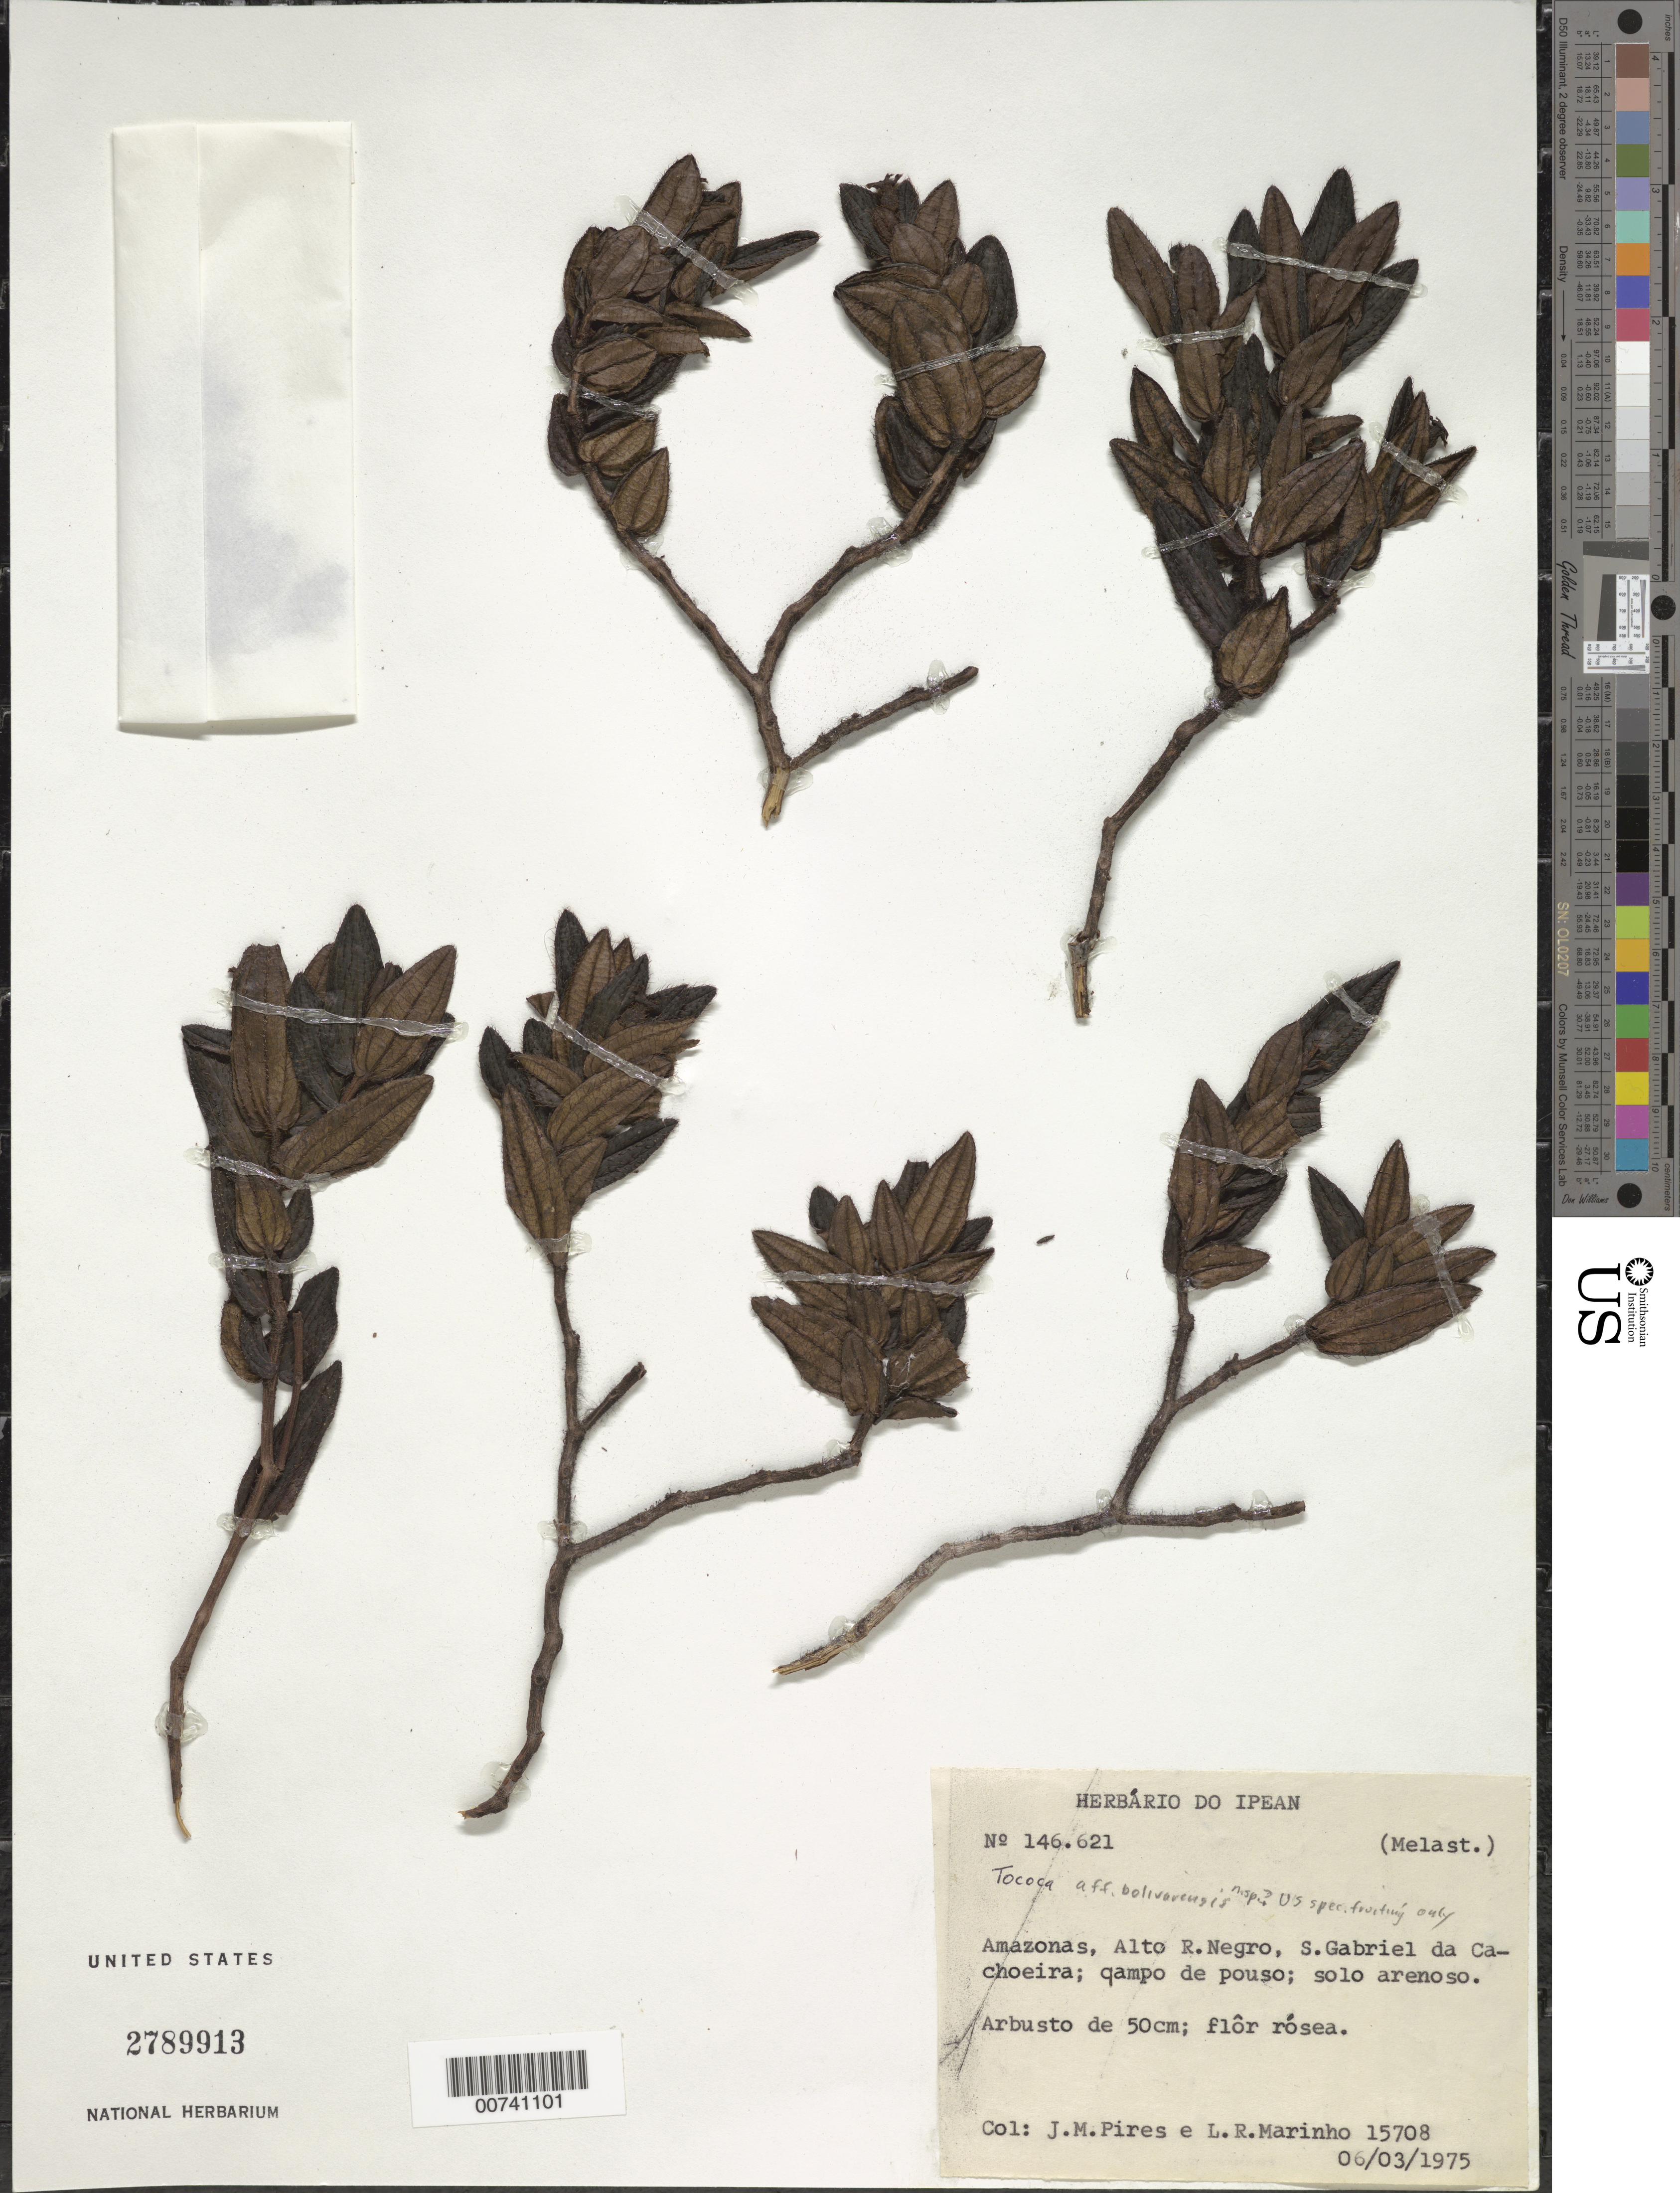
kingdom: Plantae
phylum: Tracheophyta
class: Magnoliopsida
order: Myrtales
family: Melastomataceae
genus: Tococa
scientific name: Tococa liesneri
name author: Wurdack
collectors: J. M. Pires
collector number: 146421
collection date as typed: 6-Mar-75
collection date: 1975-03-06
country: Venezuela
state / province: Amazonas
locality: Alto Río Negro, S. Gabriel da Cachoeira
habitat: Campo de pouso; solo arenoso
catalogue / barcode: US 2789913